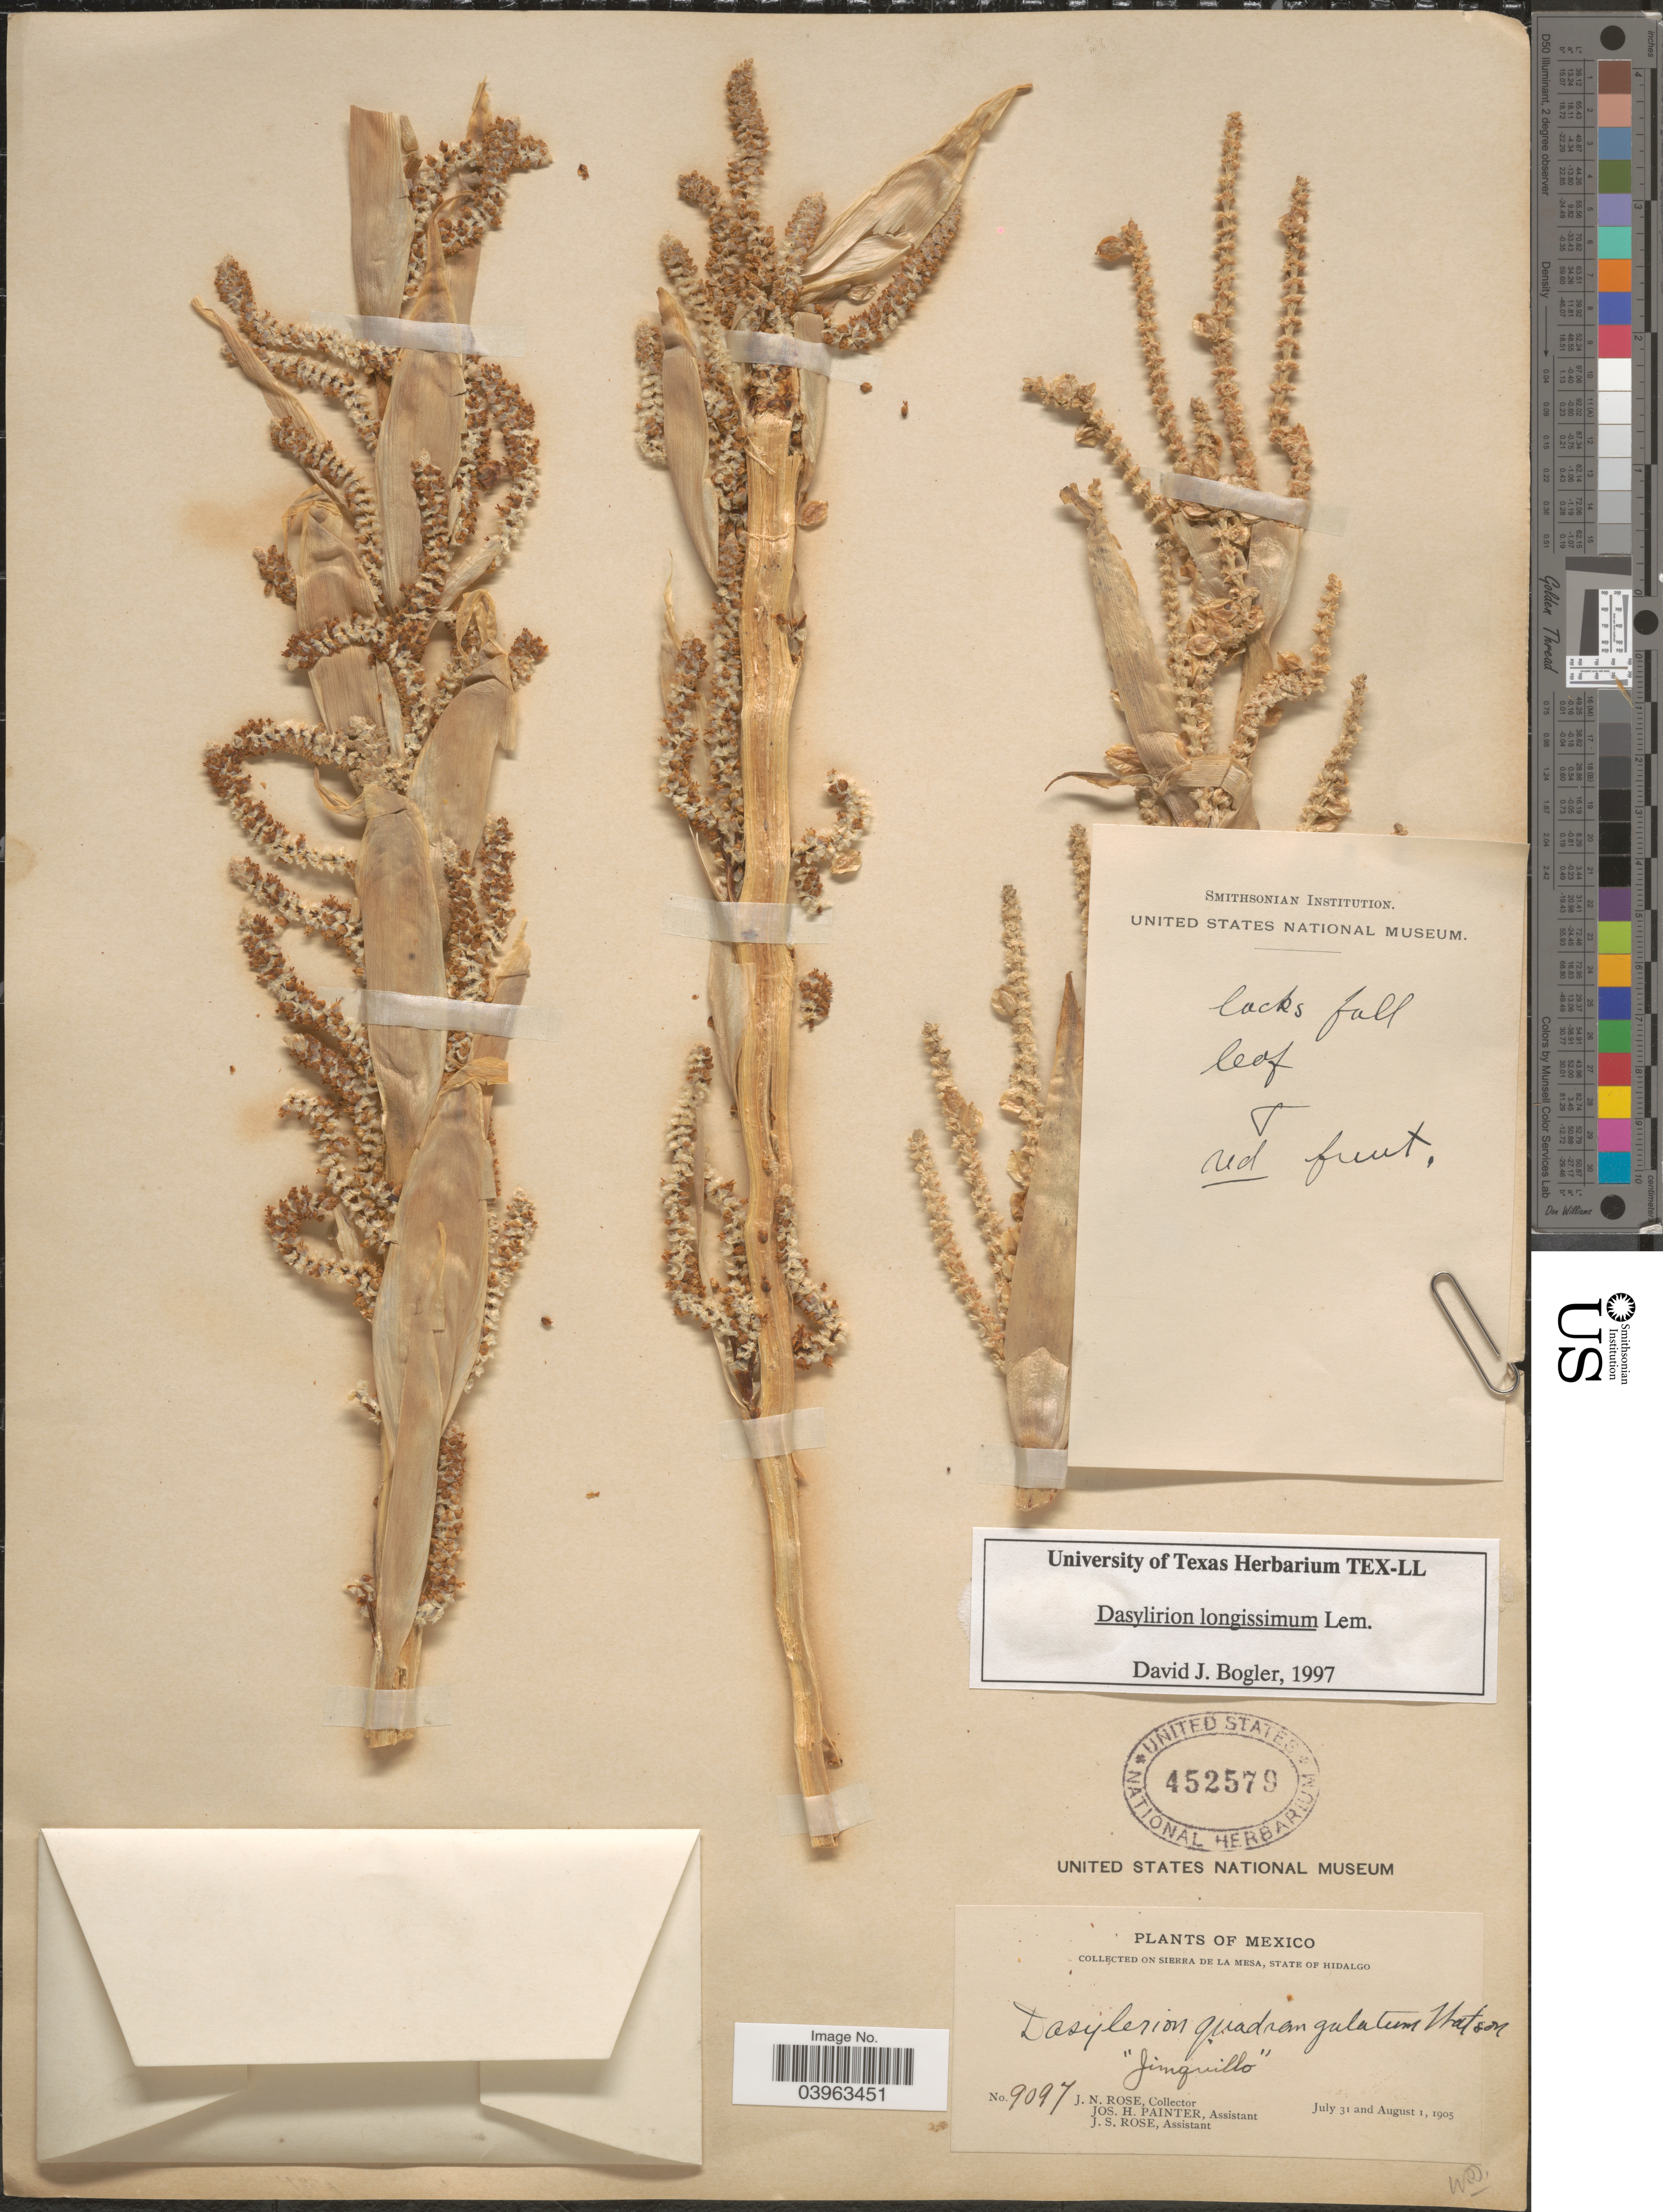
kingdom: Plantae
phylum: Tracheophyta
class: Liliopsida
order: Asparagales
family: Asparagaceae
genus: Dasylirion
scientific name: Dasylirion longissimum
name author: Lem.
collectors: J. N. Rose, J. H. Painter & J. S. Rose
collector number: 9097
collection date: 1905-07-31/1905-08-01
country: Mexico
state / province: Hidalgo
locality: On Sierra de La Mesa. "Jinquillo".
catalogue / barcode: US 452579